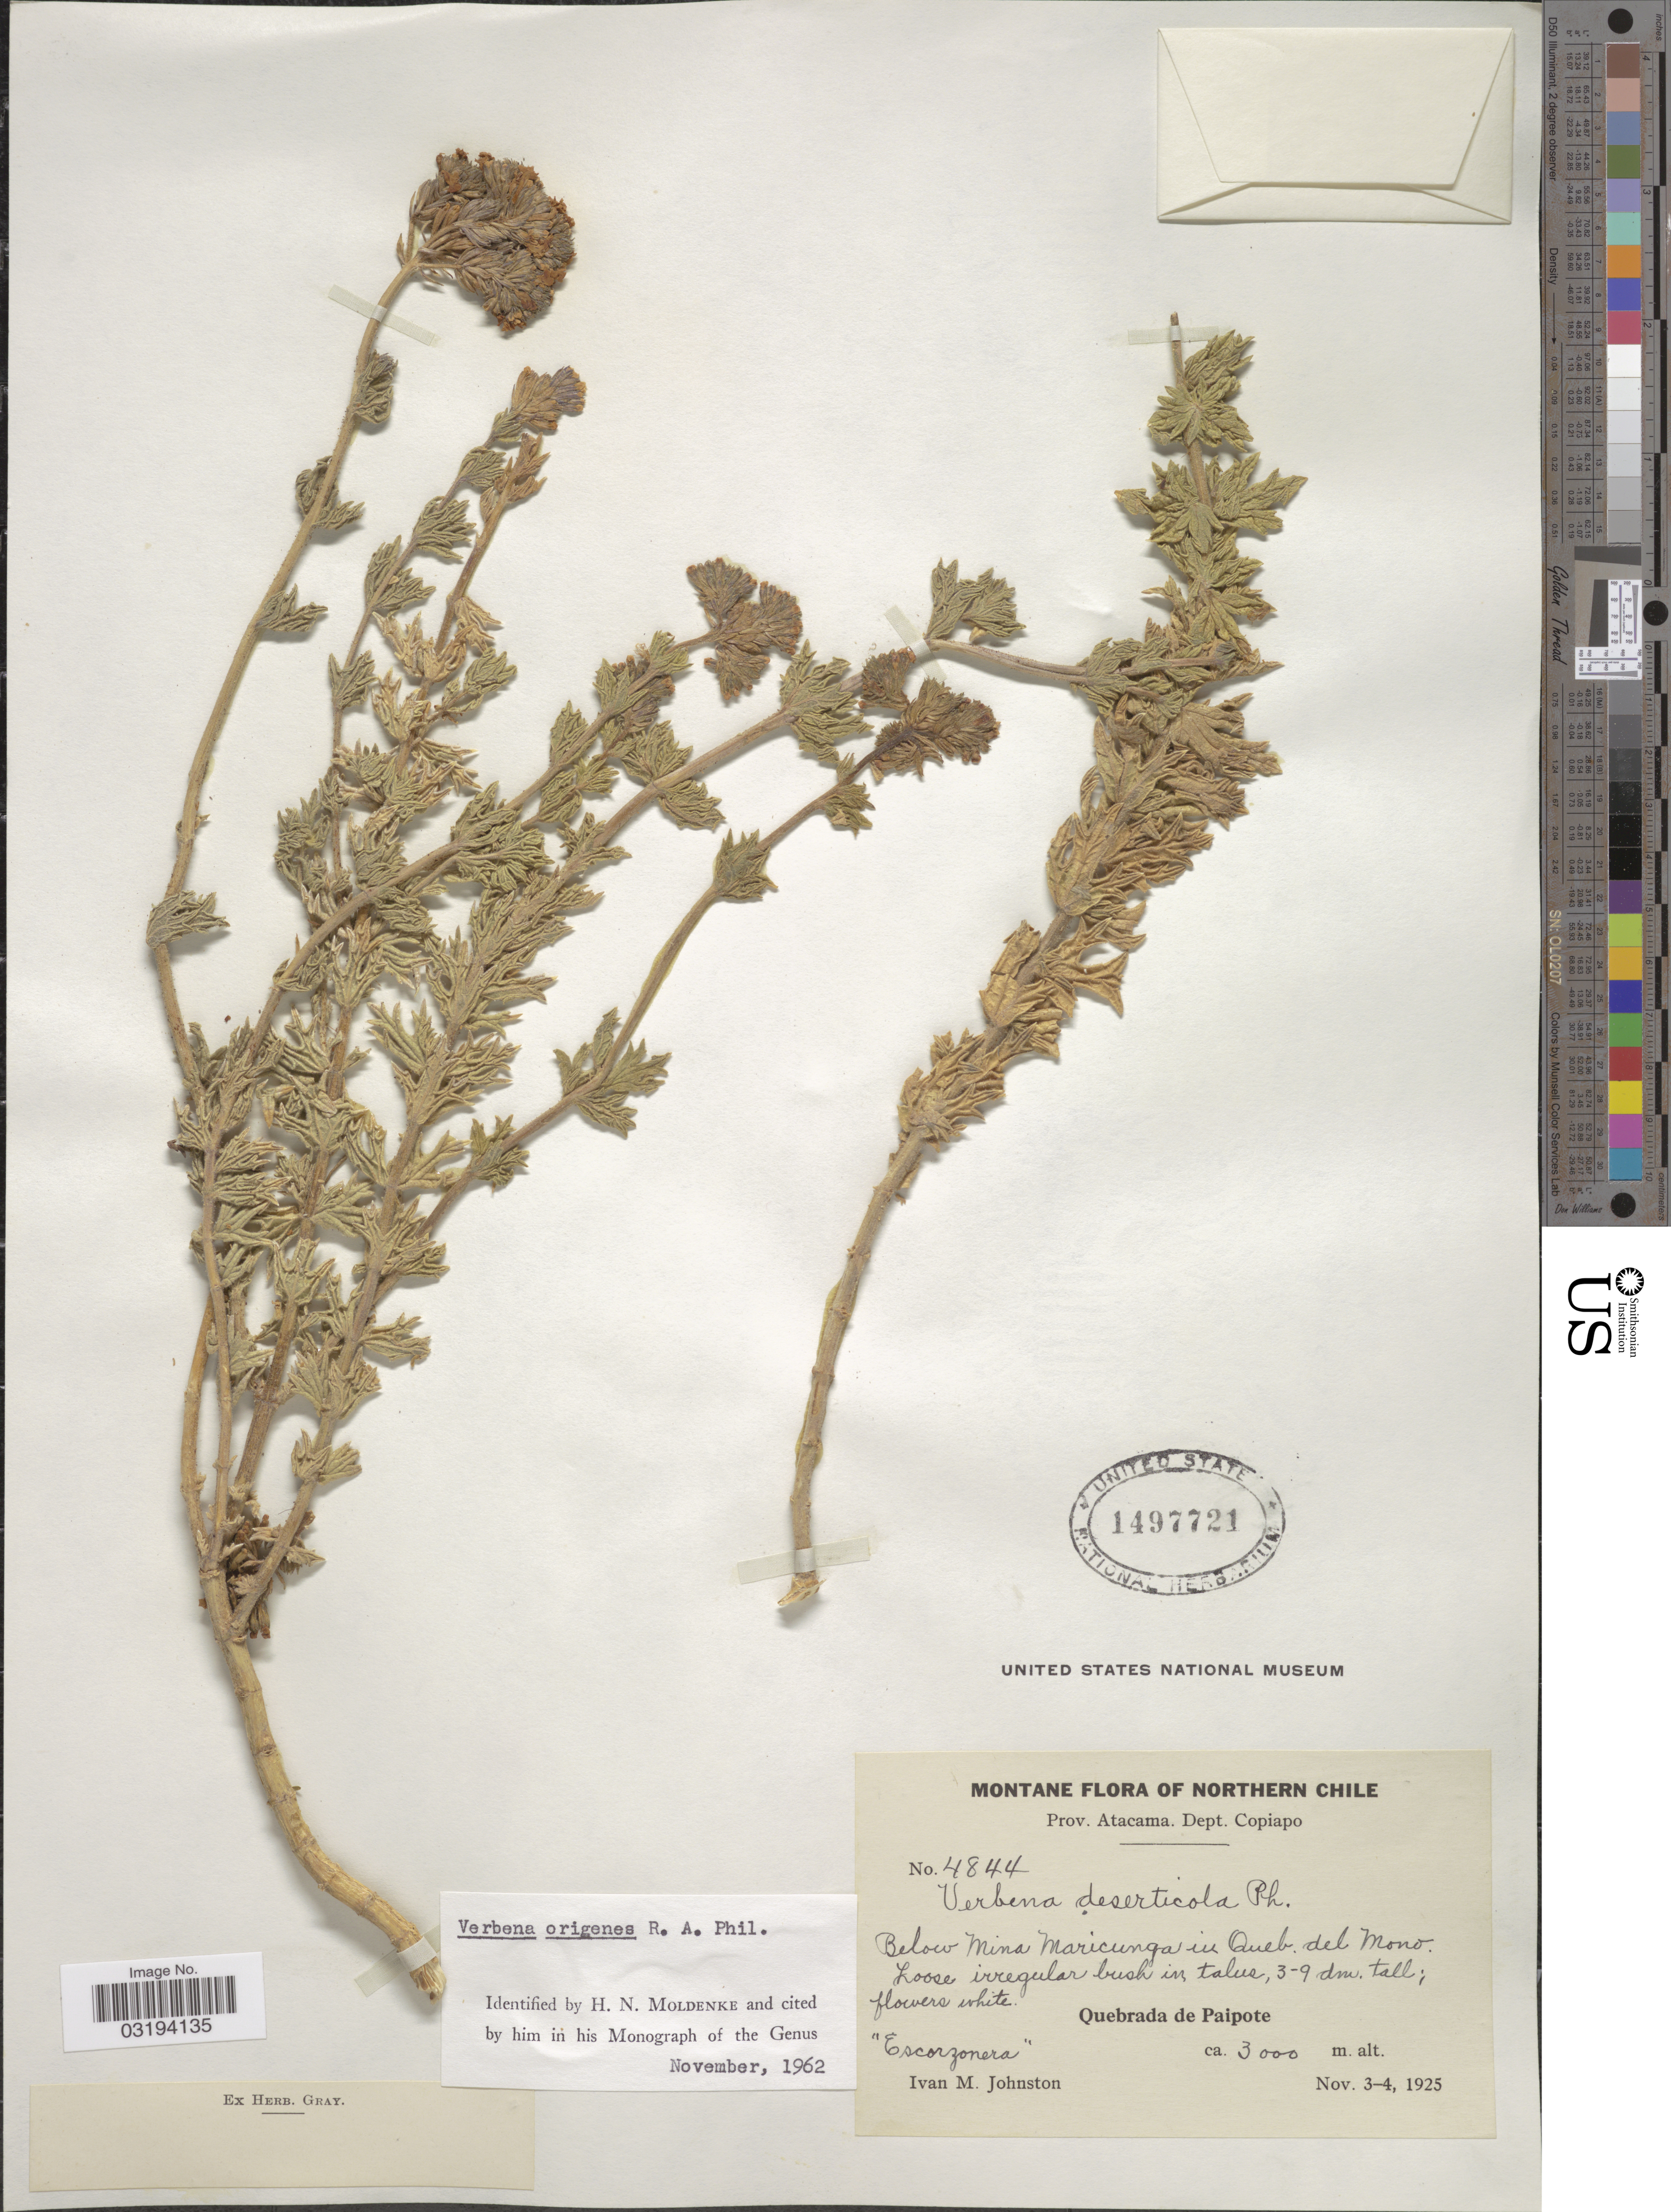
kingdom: Plantae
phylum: Tracheophyta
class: Magnoliopsida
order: Lamiales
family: Verbenaceae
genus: Verbena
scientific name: Verbena origenes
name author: Phil.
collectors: I.M. Johnston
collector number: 4844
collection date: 1925-11-03/1925-11-04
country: Chile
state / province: Atacama (III)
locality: Northern Chile. Dept. Copiapo. Below Mina Maricunga in Queb. del Mono. Quebrada de Paipote.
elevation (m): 3000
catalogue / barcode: US 1497721